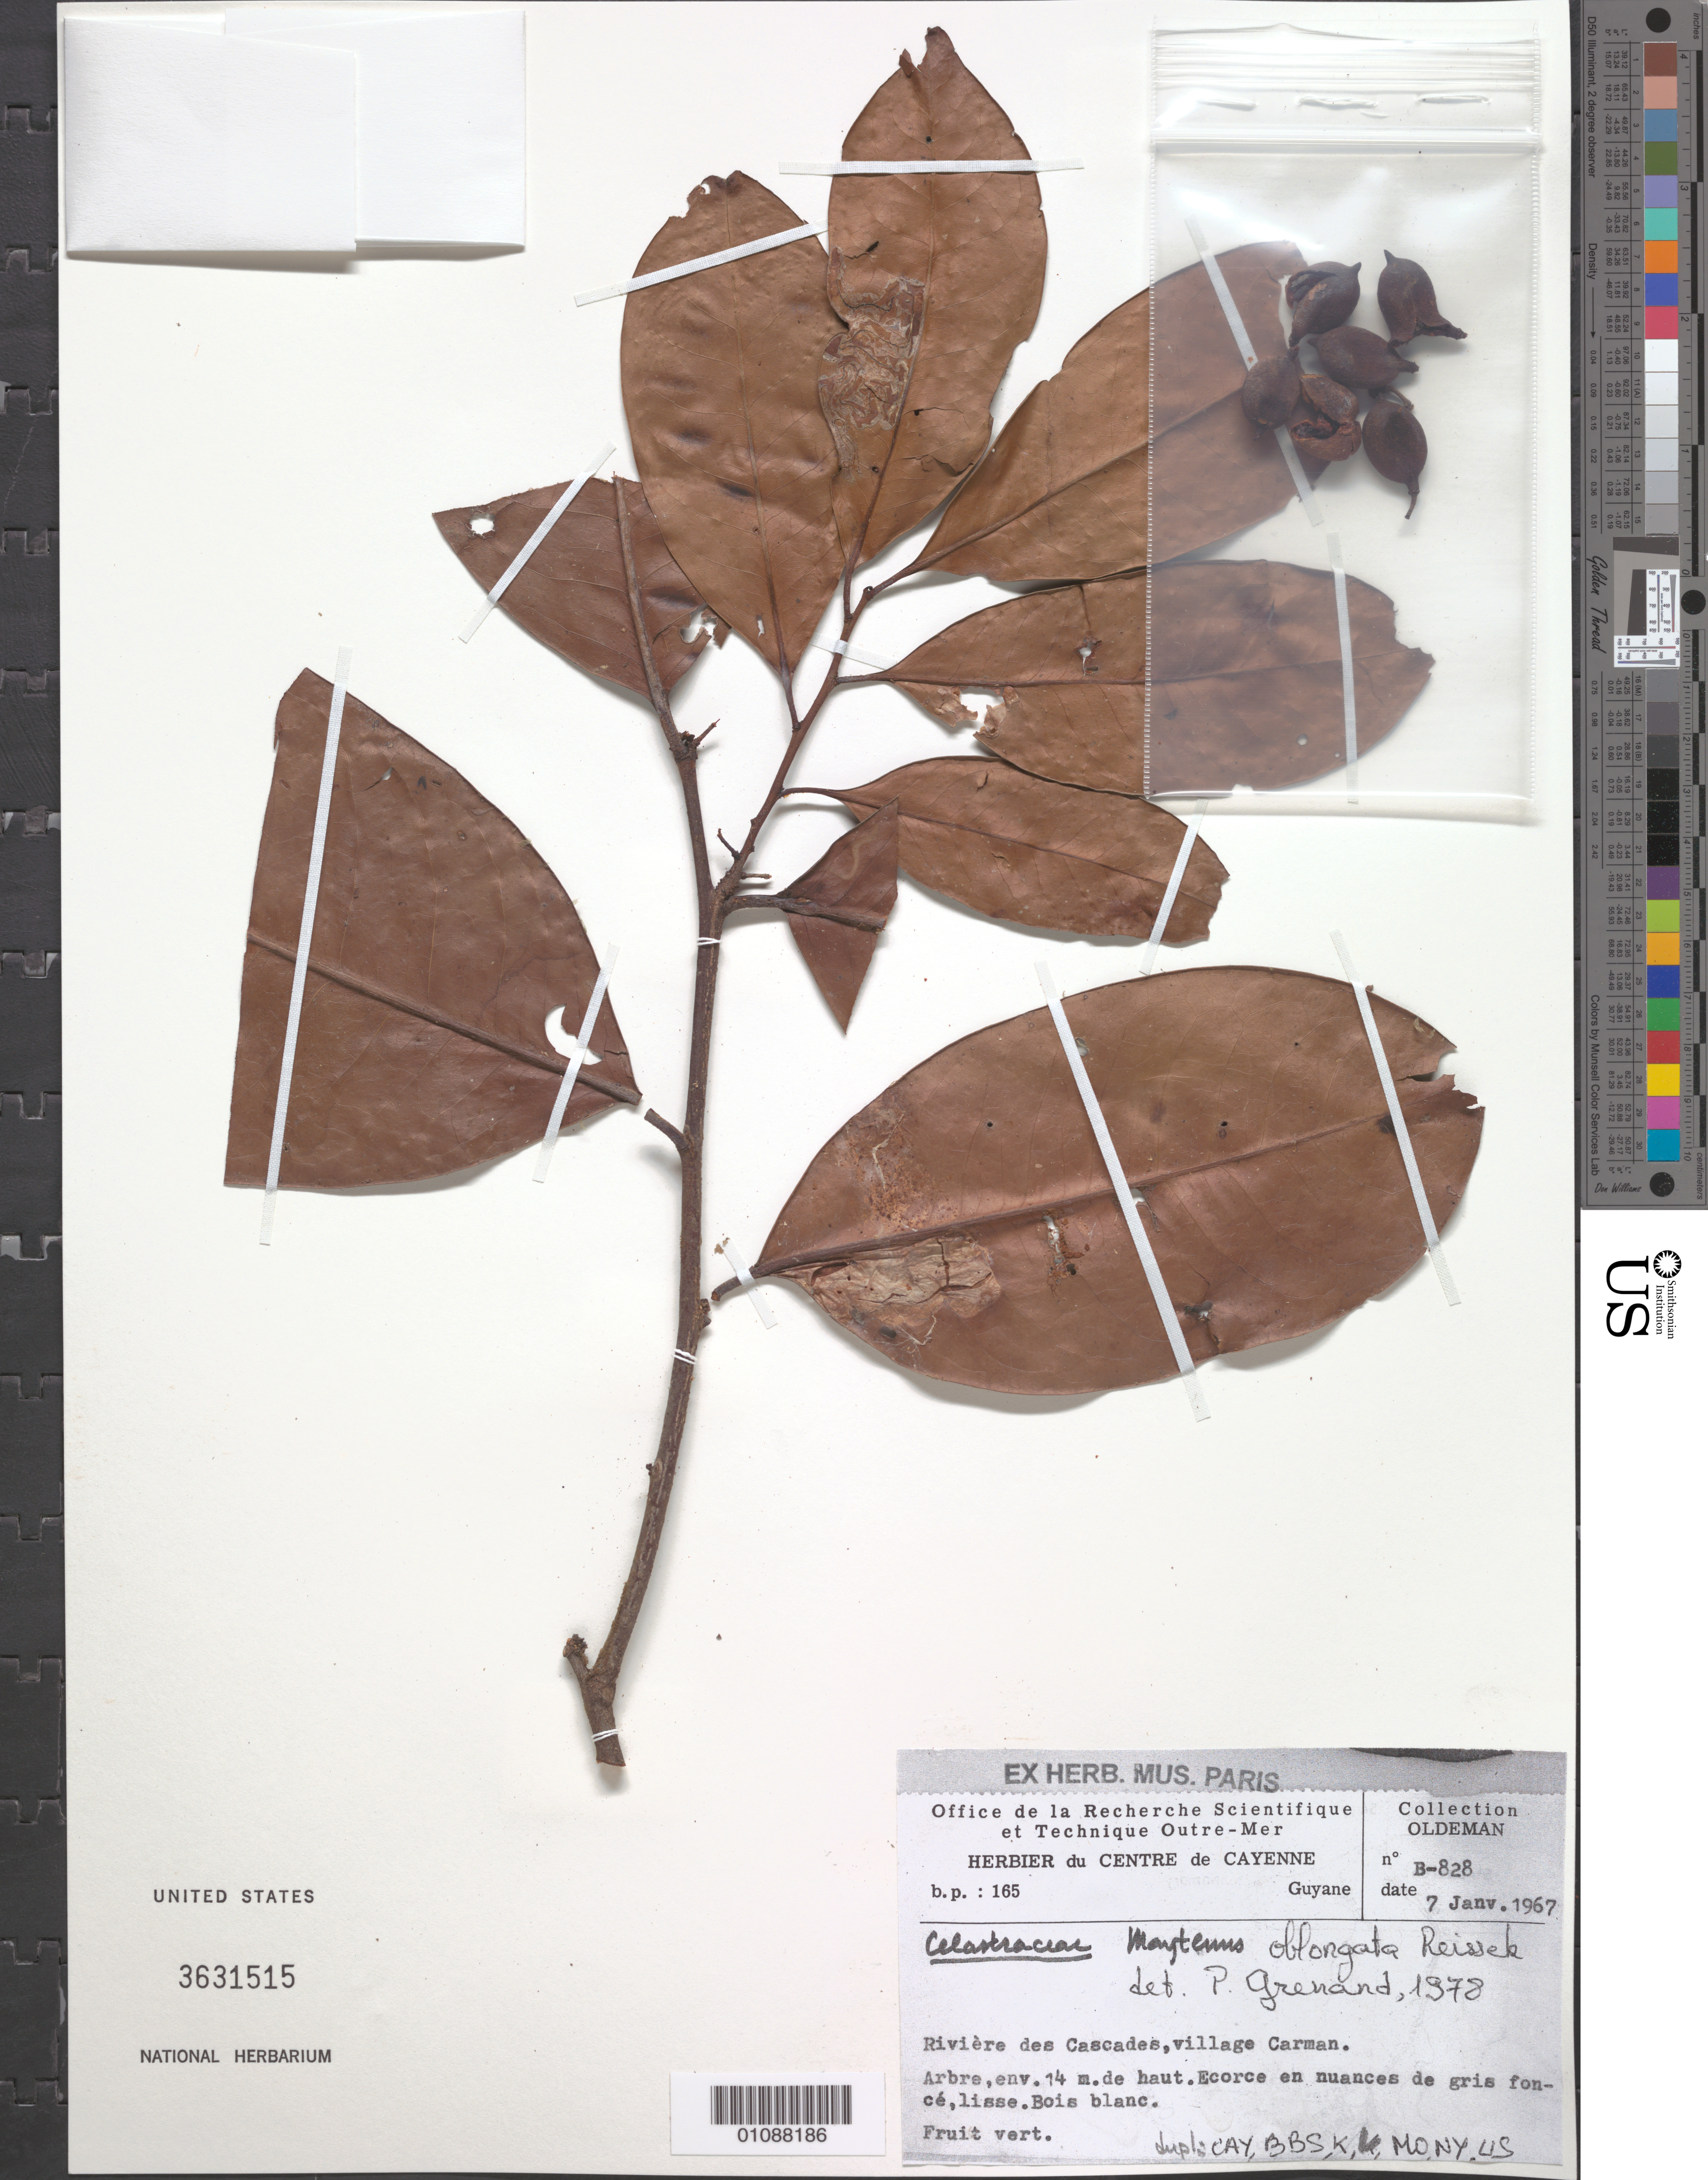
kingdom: Plantae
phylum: Tracheophyta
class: Magnoliopsida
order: Celastrales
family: Celastraceae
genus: Maytenus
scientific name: Maytenus oblongata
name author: Reissek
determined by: Grenand, P.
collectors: R. Oldeman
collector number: B 828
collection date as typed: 7-Jan-67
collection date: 1967-01-07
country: French Guiana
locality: Rivière des Cascades, village Carman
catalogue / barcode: US 3631515